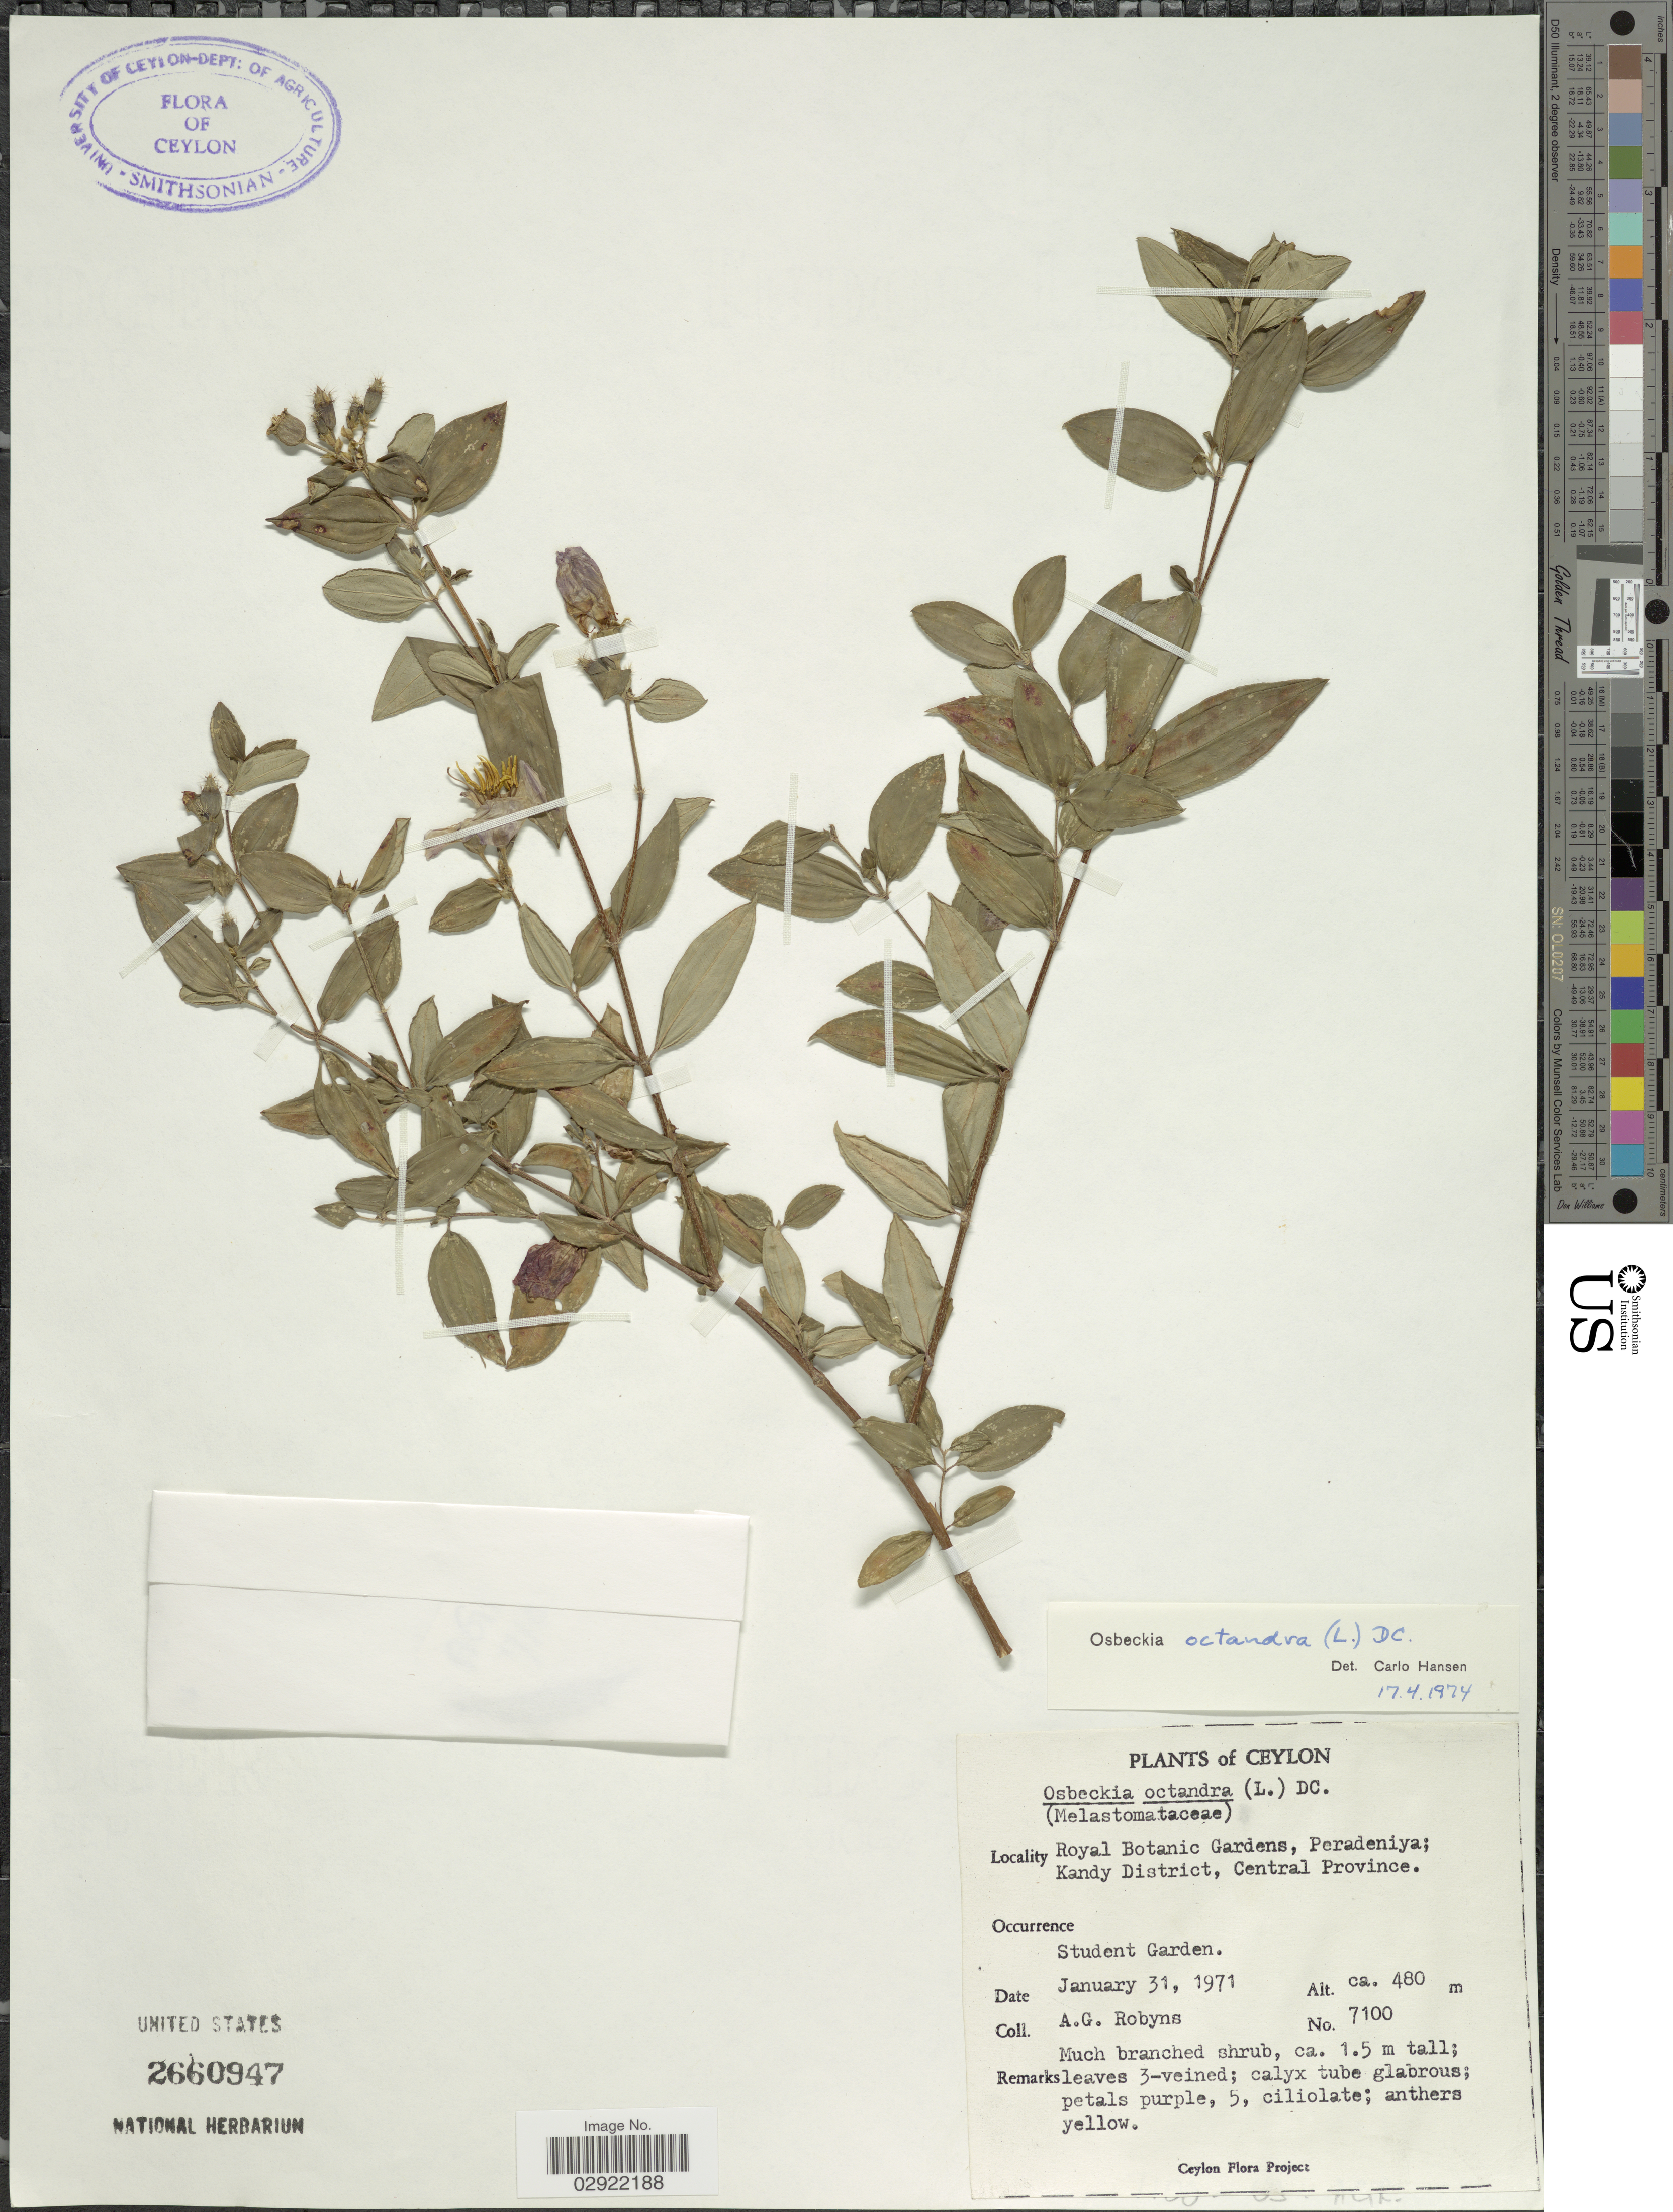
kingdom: Plantae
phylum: Tracheophyta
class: Magnoliopsida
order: Myrtales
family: Melastomataceae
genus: Osbeckia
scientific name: Osbeckia octandra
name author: DC.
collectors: A. Robyns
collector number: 7100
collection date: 1971-01-31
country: Sri Lanka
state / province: Central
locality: Ceylon. Royal Botanic Gardens, Peradeniya; Kandy District.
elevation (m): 480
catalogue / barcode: US 2660947